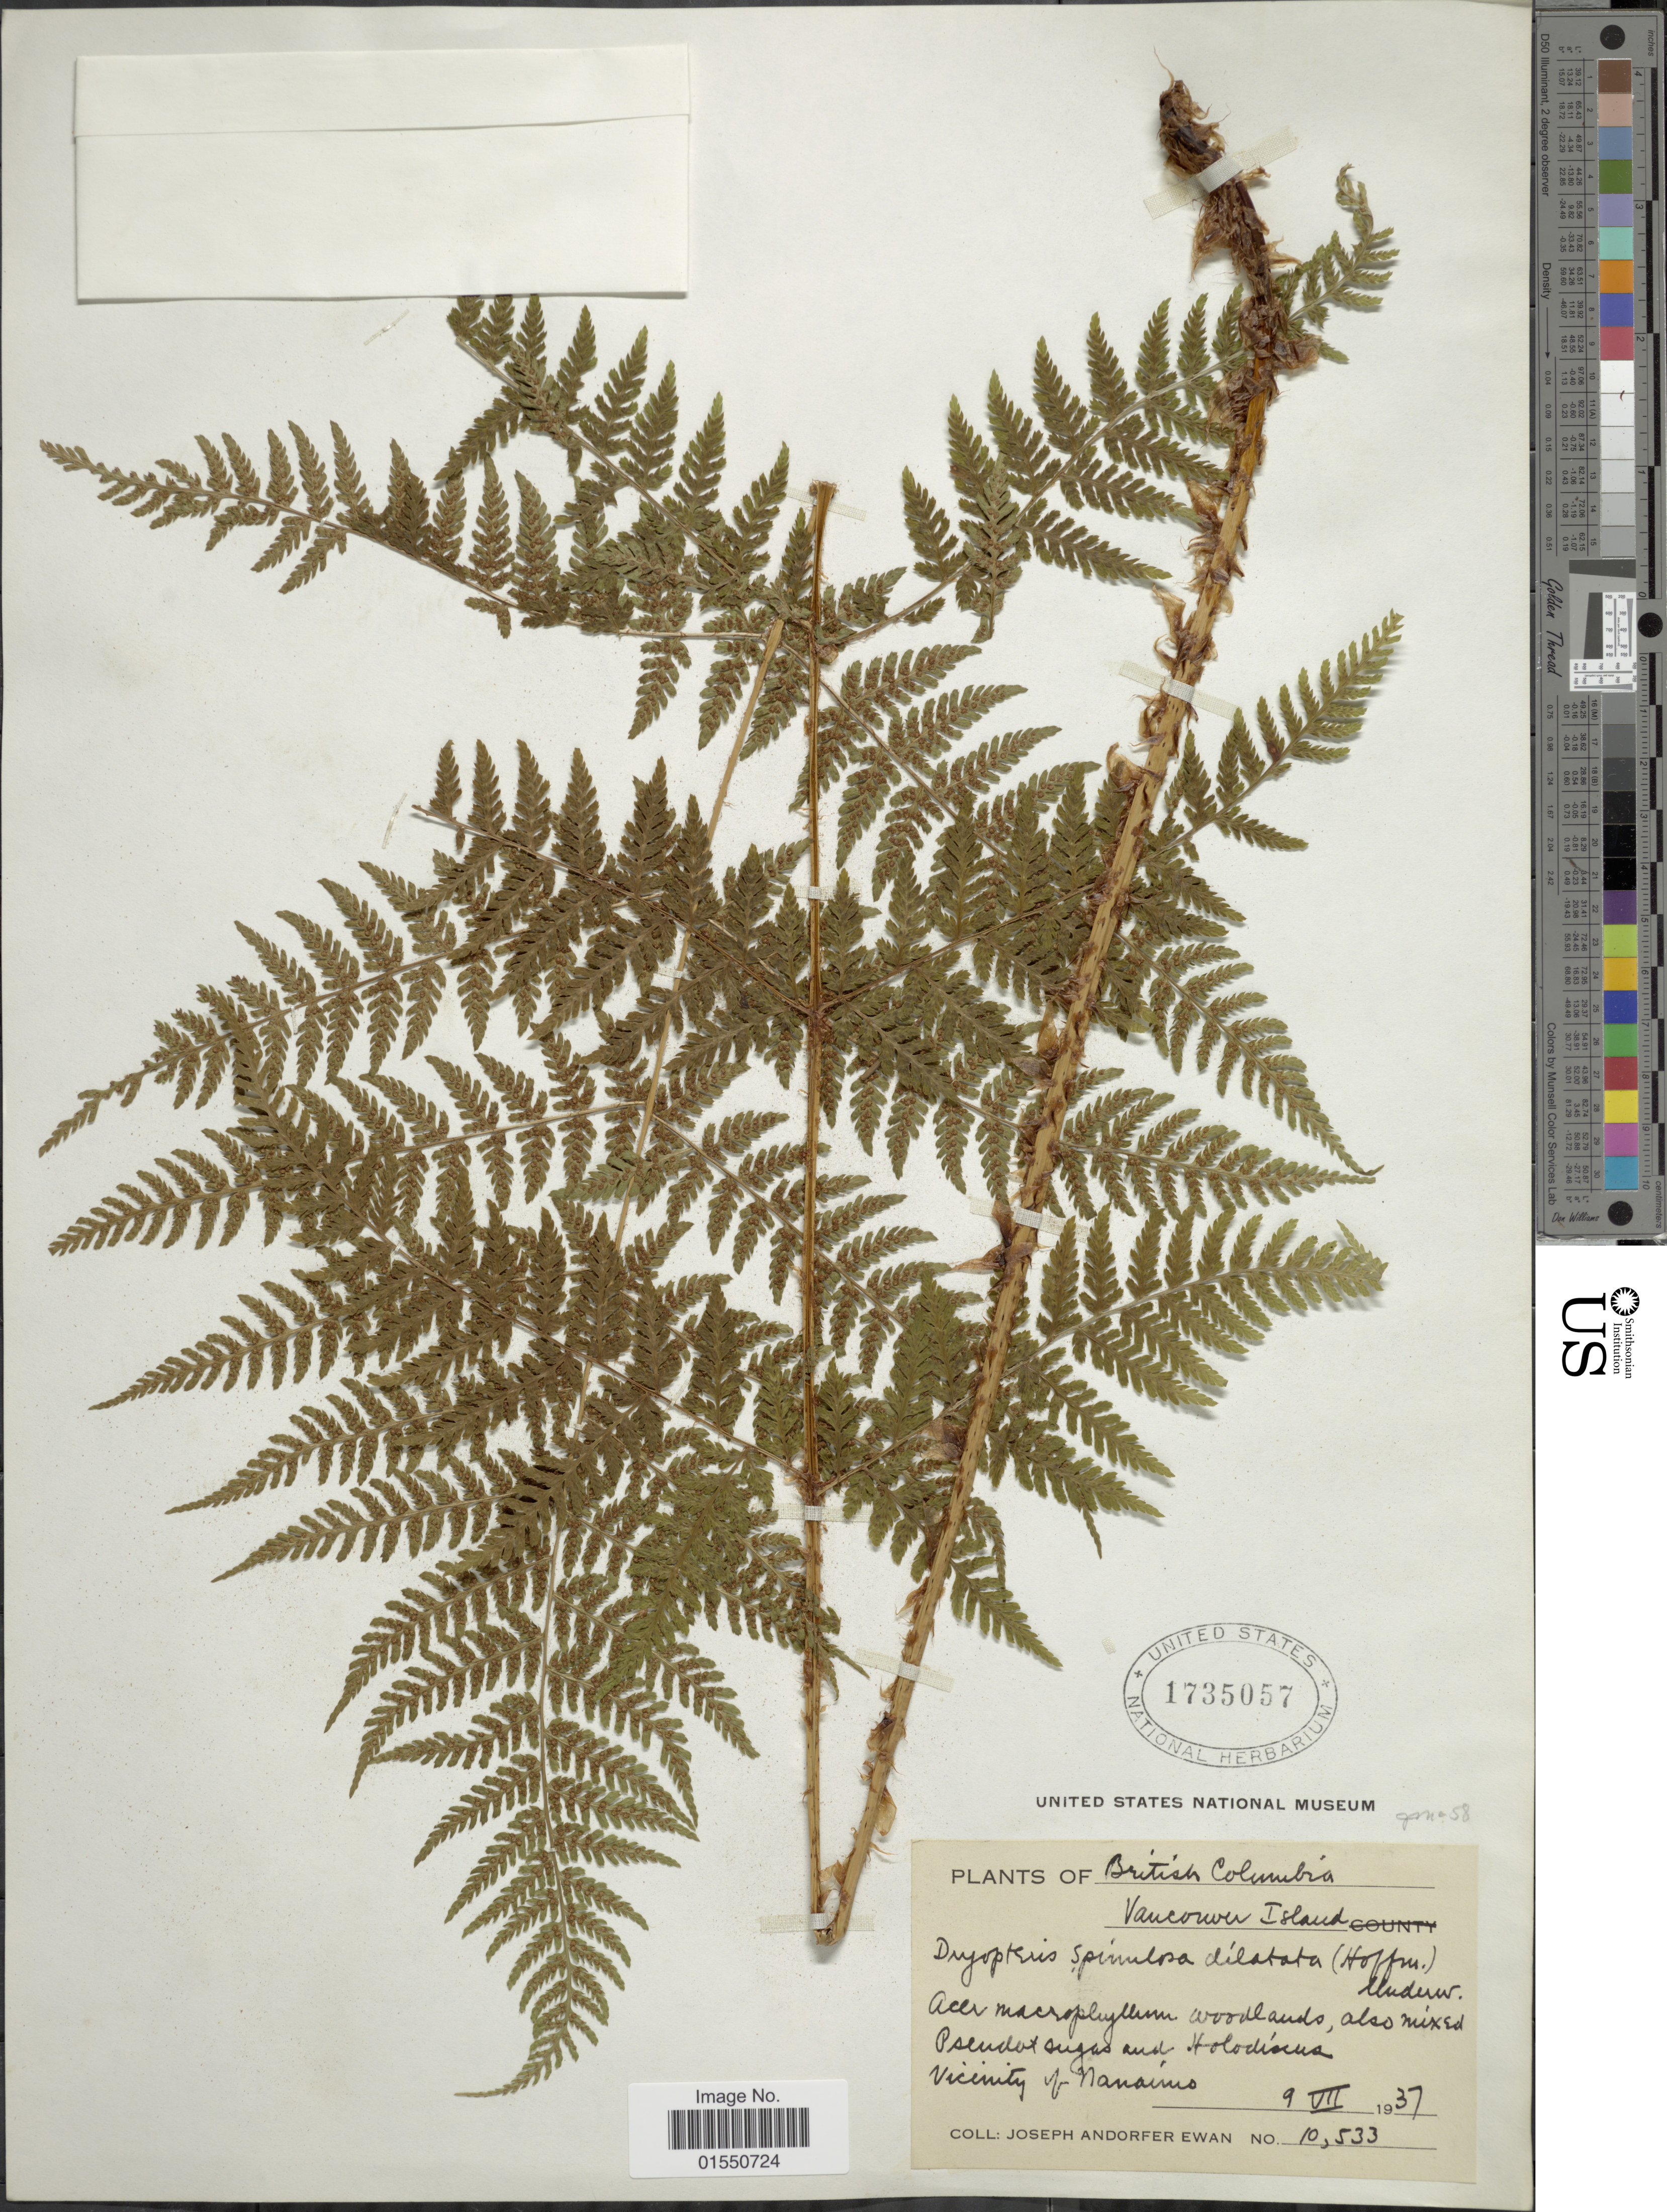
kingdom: Plantae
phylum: Tracheophyta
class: Polypodiopsida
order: Polypodiales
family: Dryopteridaceae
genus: Dryopteris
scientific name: Dryopteris expansa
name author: (C. Presl) Fraser-Jenk. & Jermy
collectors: J. A. Ewan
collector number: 10533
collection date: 1937-07-09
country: Canada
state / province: British Columbia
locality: Vancouver Island, vicinity of Nanaimo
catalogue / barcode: US 1735057